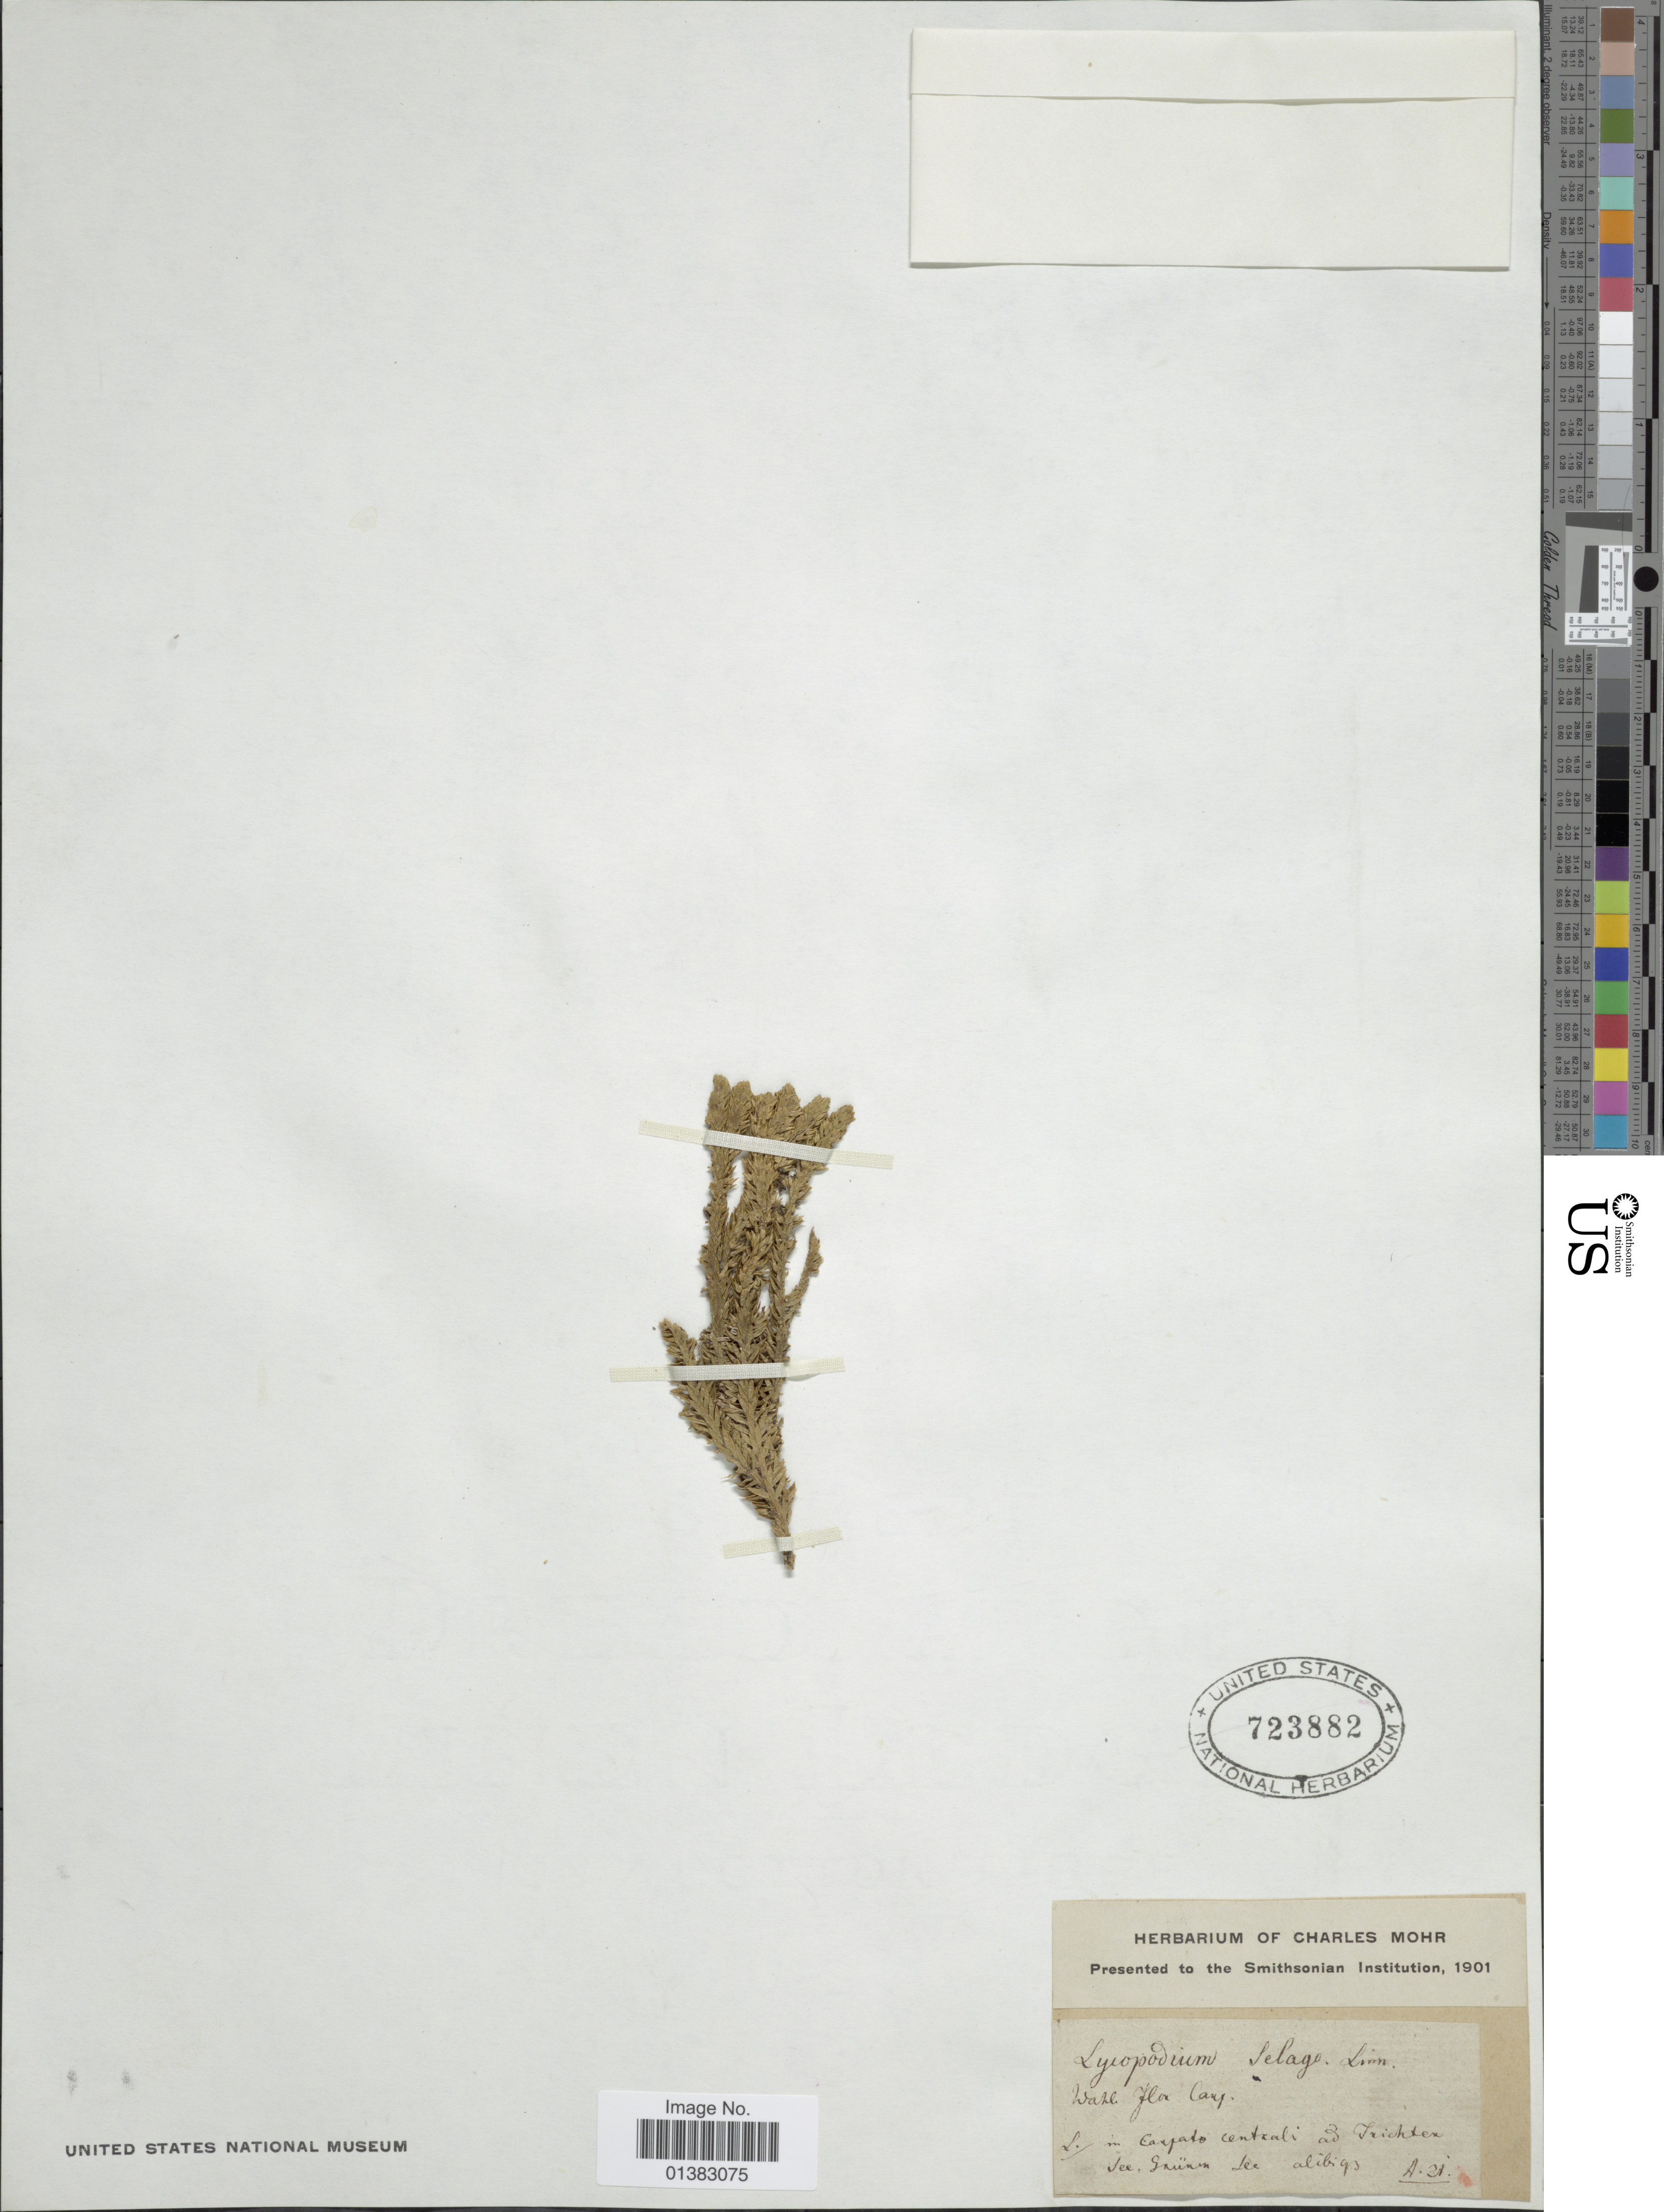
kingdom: Plantae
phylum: Tracheophyta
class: Lycopodiopsida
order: Lycopodiales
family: Lycopodiaceae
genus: Huperzia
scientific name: Huperzia selago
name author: (L.) Bernh. ex Schrank & Mart.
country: Slovakia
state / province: Presovsky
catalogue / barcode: US 723882